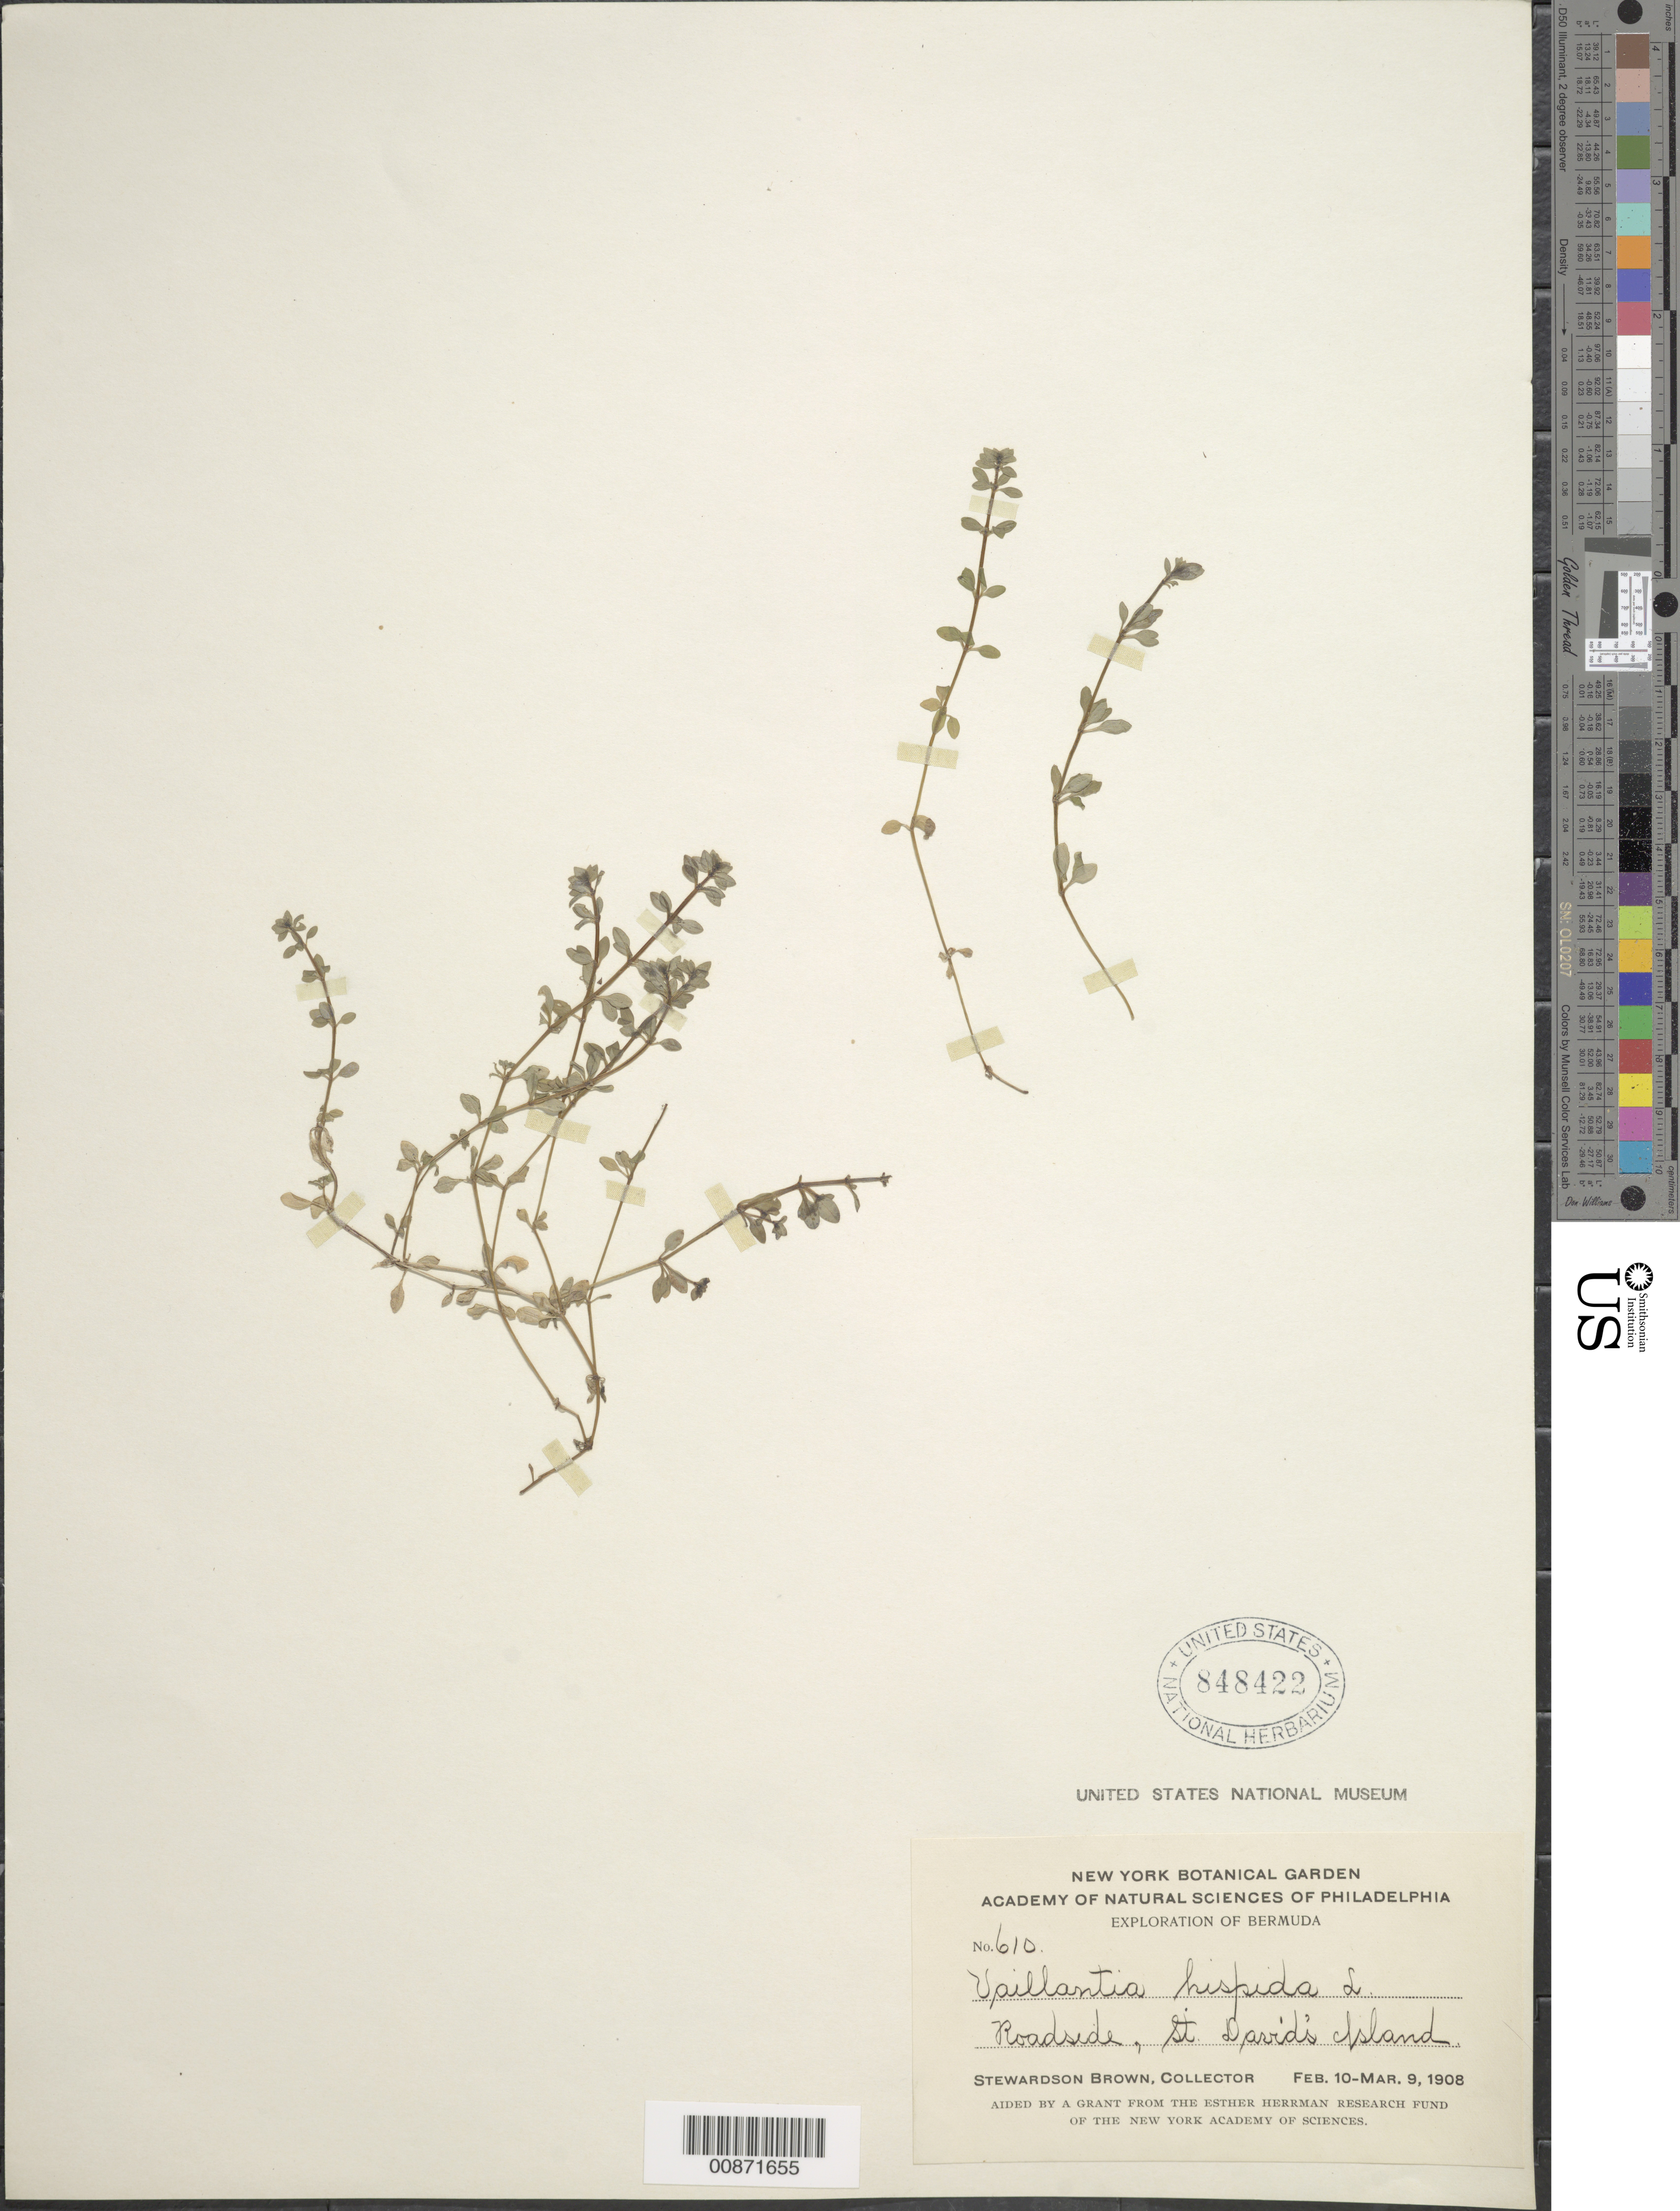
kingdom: Plantae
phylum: Tracheophyta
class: Magnoliopsida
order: Gentianales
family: Rubiaceae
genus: Valantia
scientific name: Valantia hispida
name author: L.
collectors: S. Brown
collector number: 610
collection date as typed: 10 Feb 1908 to 09 Mar 1908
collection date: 1908-02-10/1908-03-09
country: Bermuda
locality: St. David's Island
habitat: Roadside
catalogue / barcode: US 848422